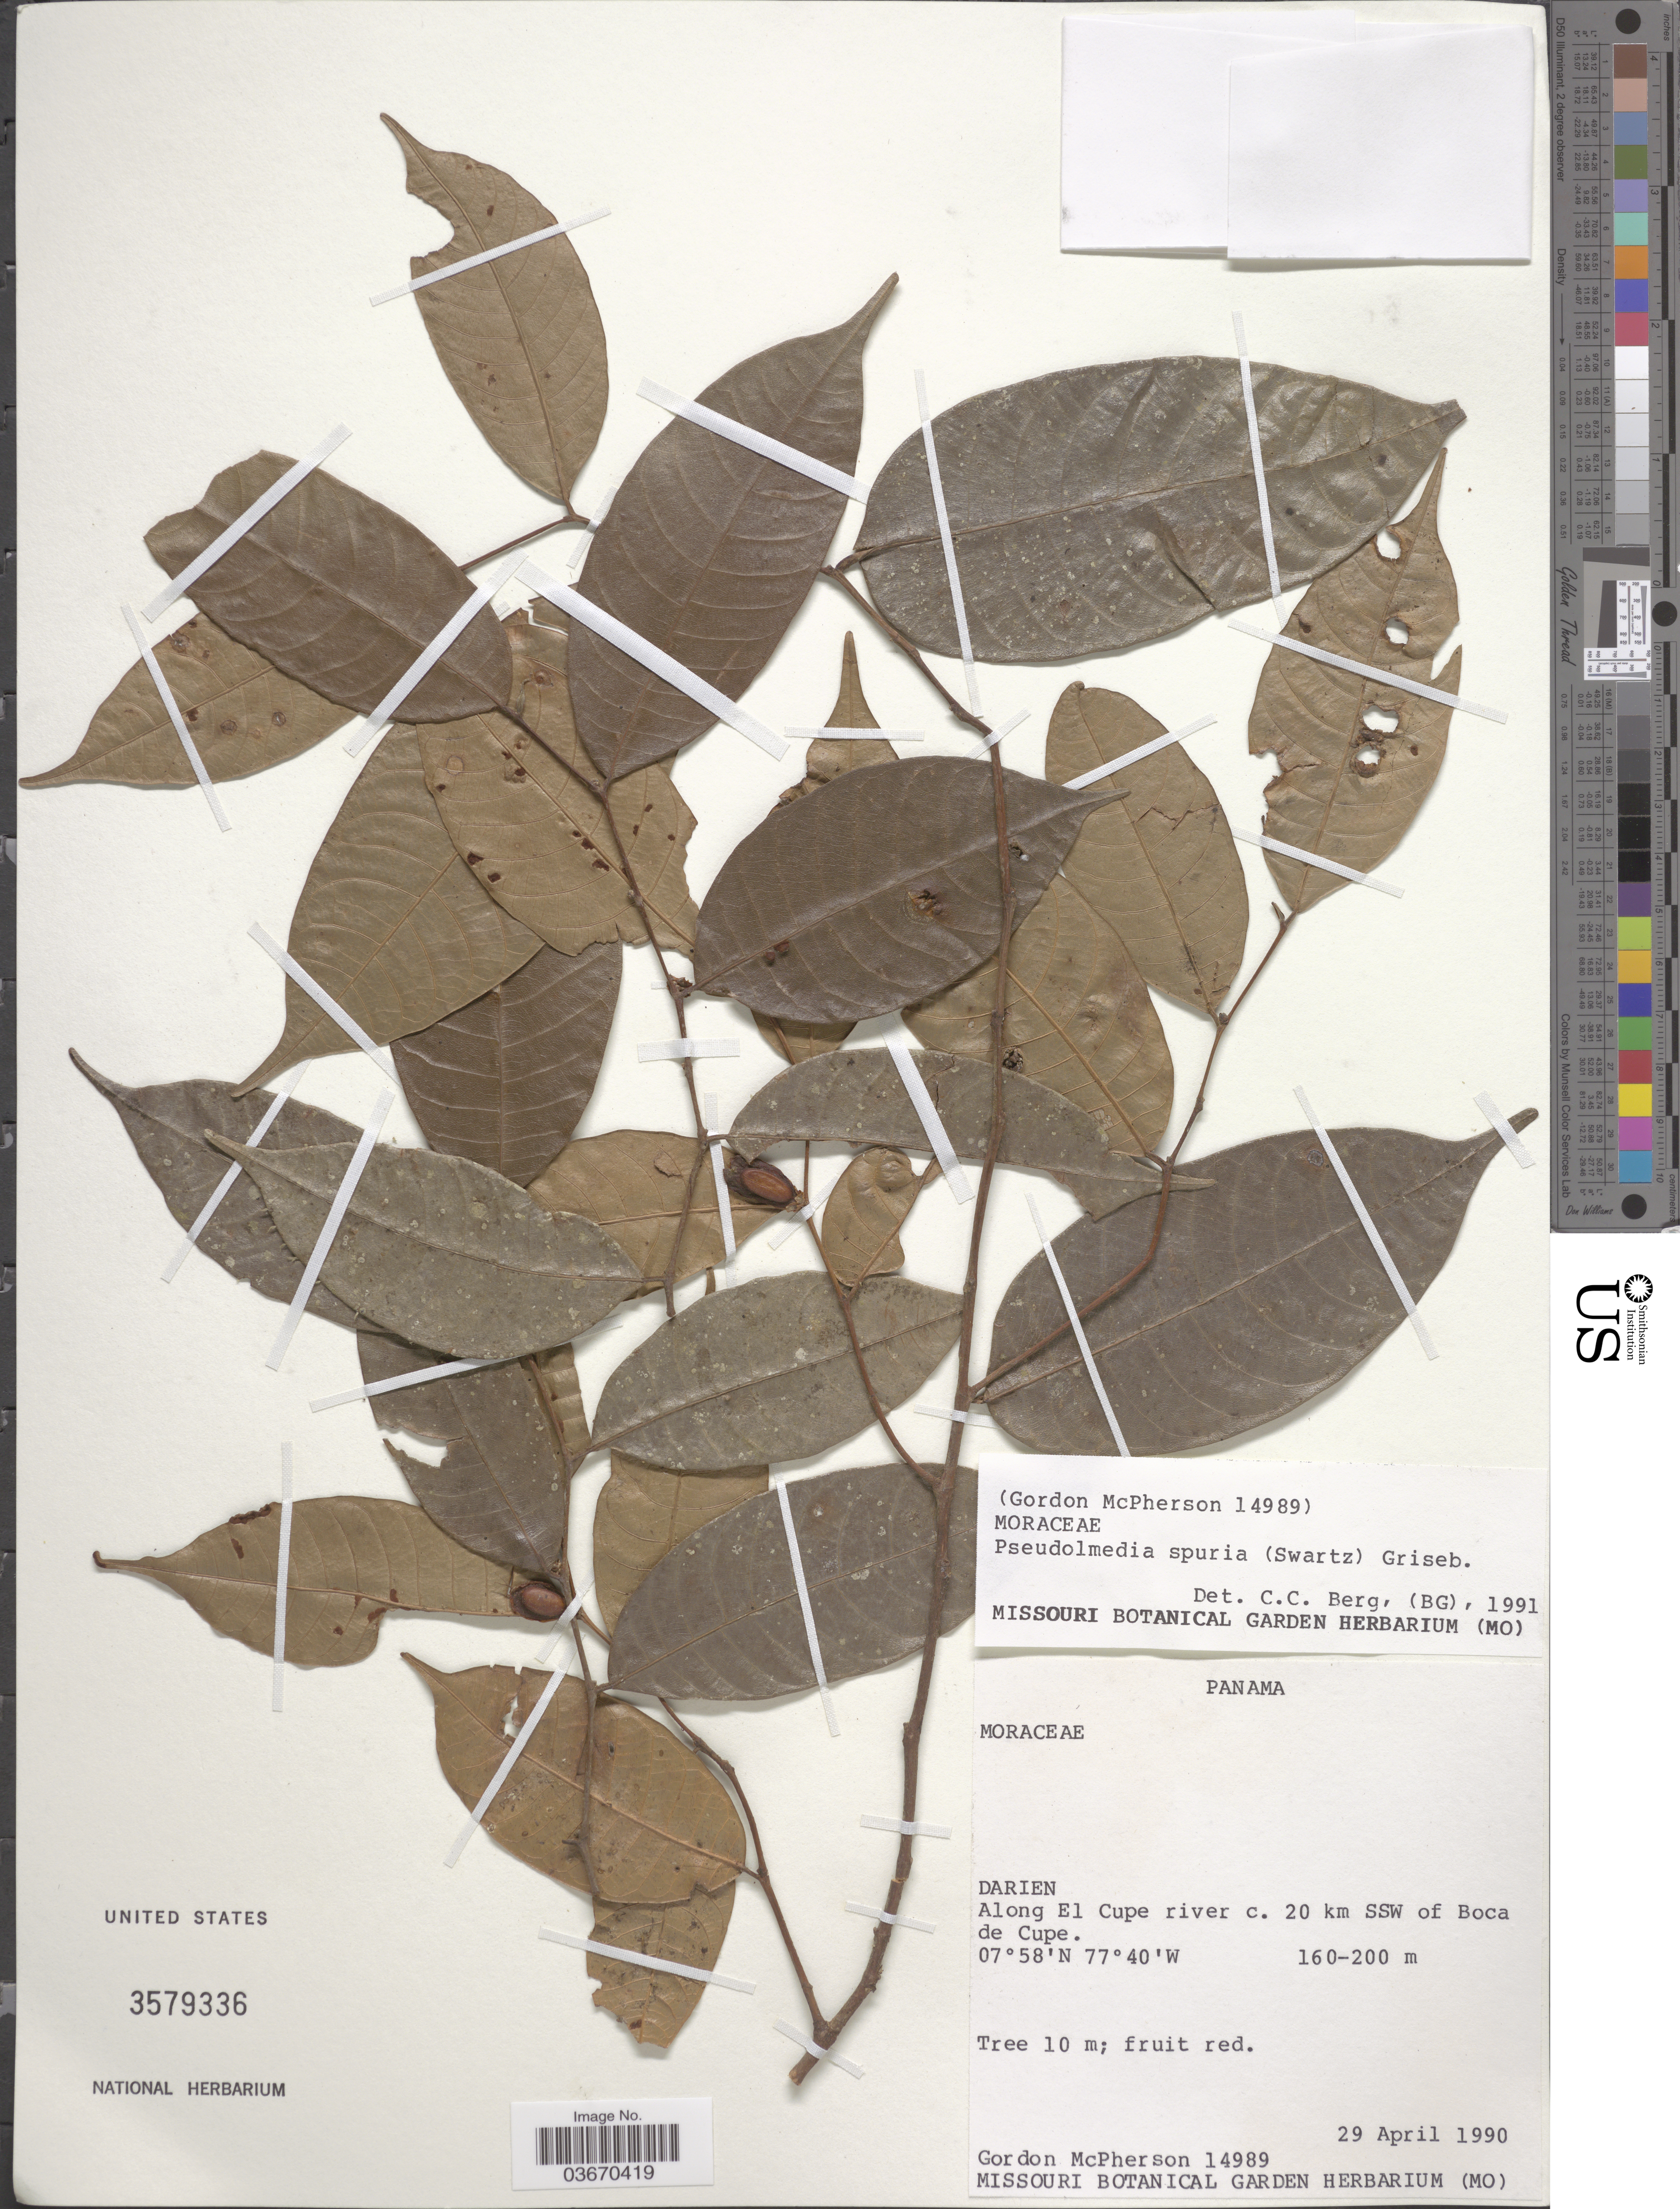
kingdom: Plantae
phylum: Tracheophyta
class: Magnoliopsida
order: Rosales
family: Moraceae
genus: Pseudolmedia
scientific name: Pseudolmedia spuria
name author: (Sw.) Griseb.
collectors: G. D. McPherson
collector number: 14989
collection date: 1990-04-29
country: Panama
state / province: Darien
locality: Along El Cupe river c. 20 km SSW of Boca de Cupe.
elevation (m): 160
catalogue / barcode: US 3579336